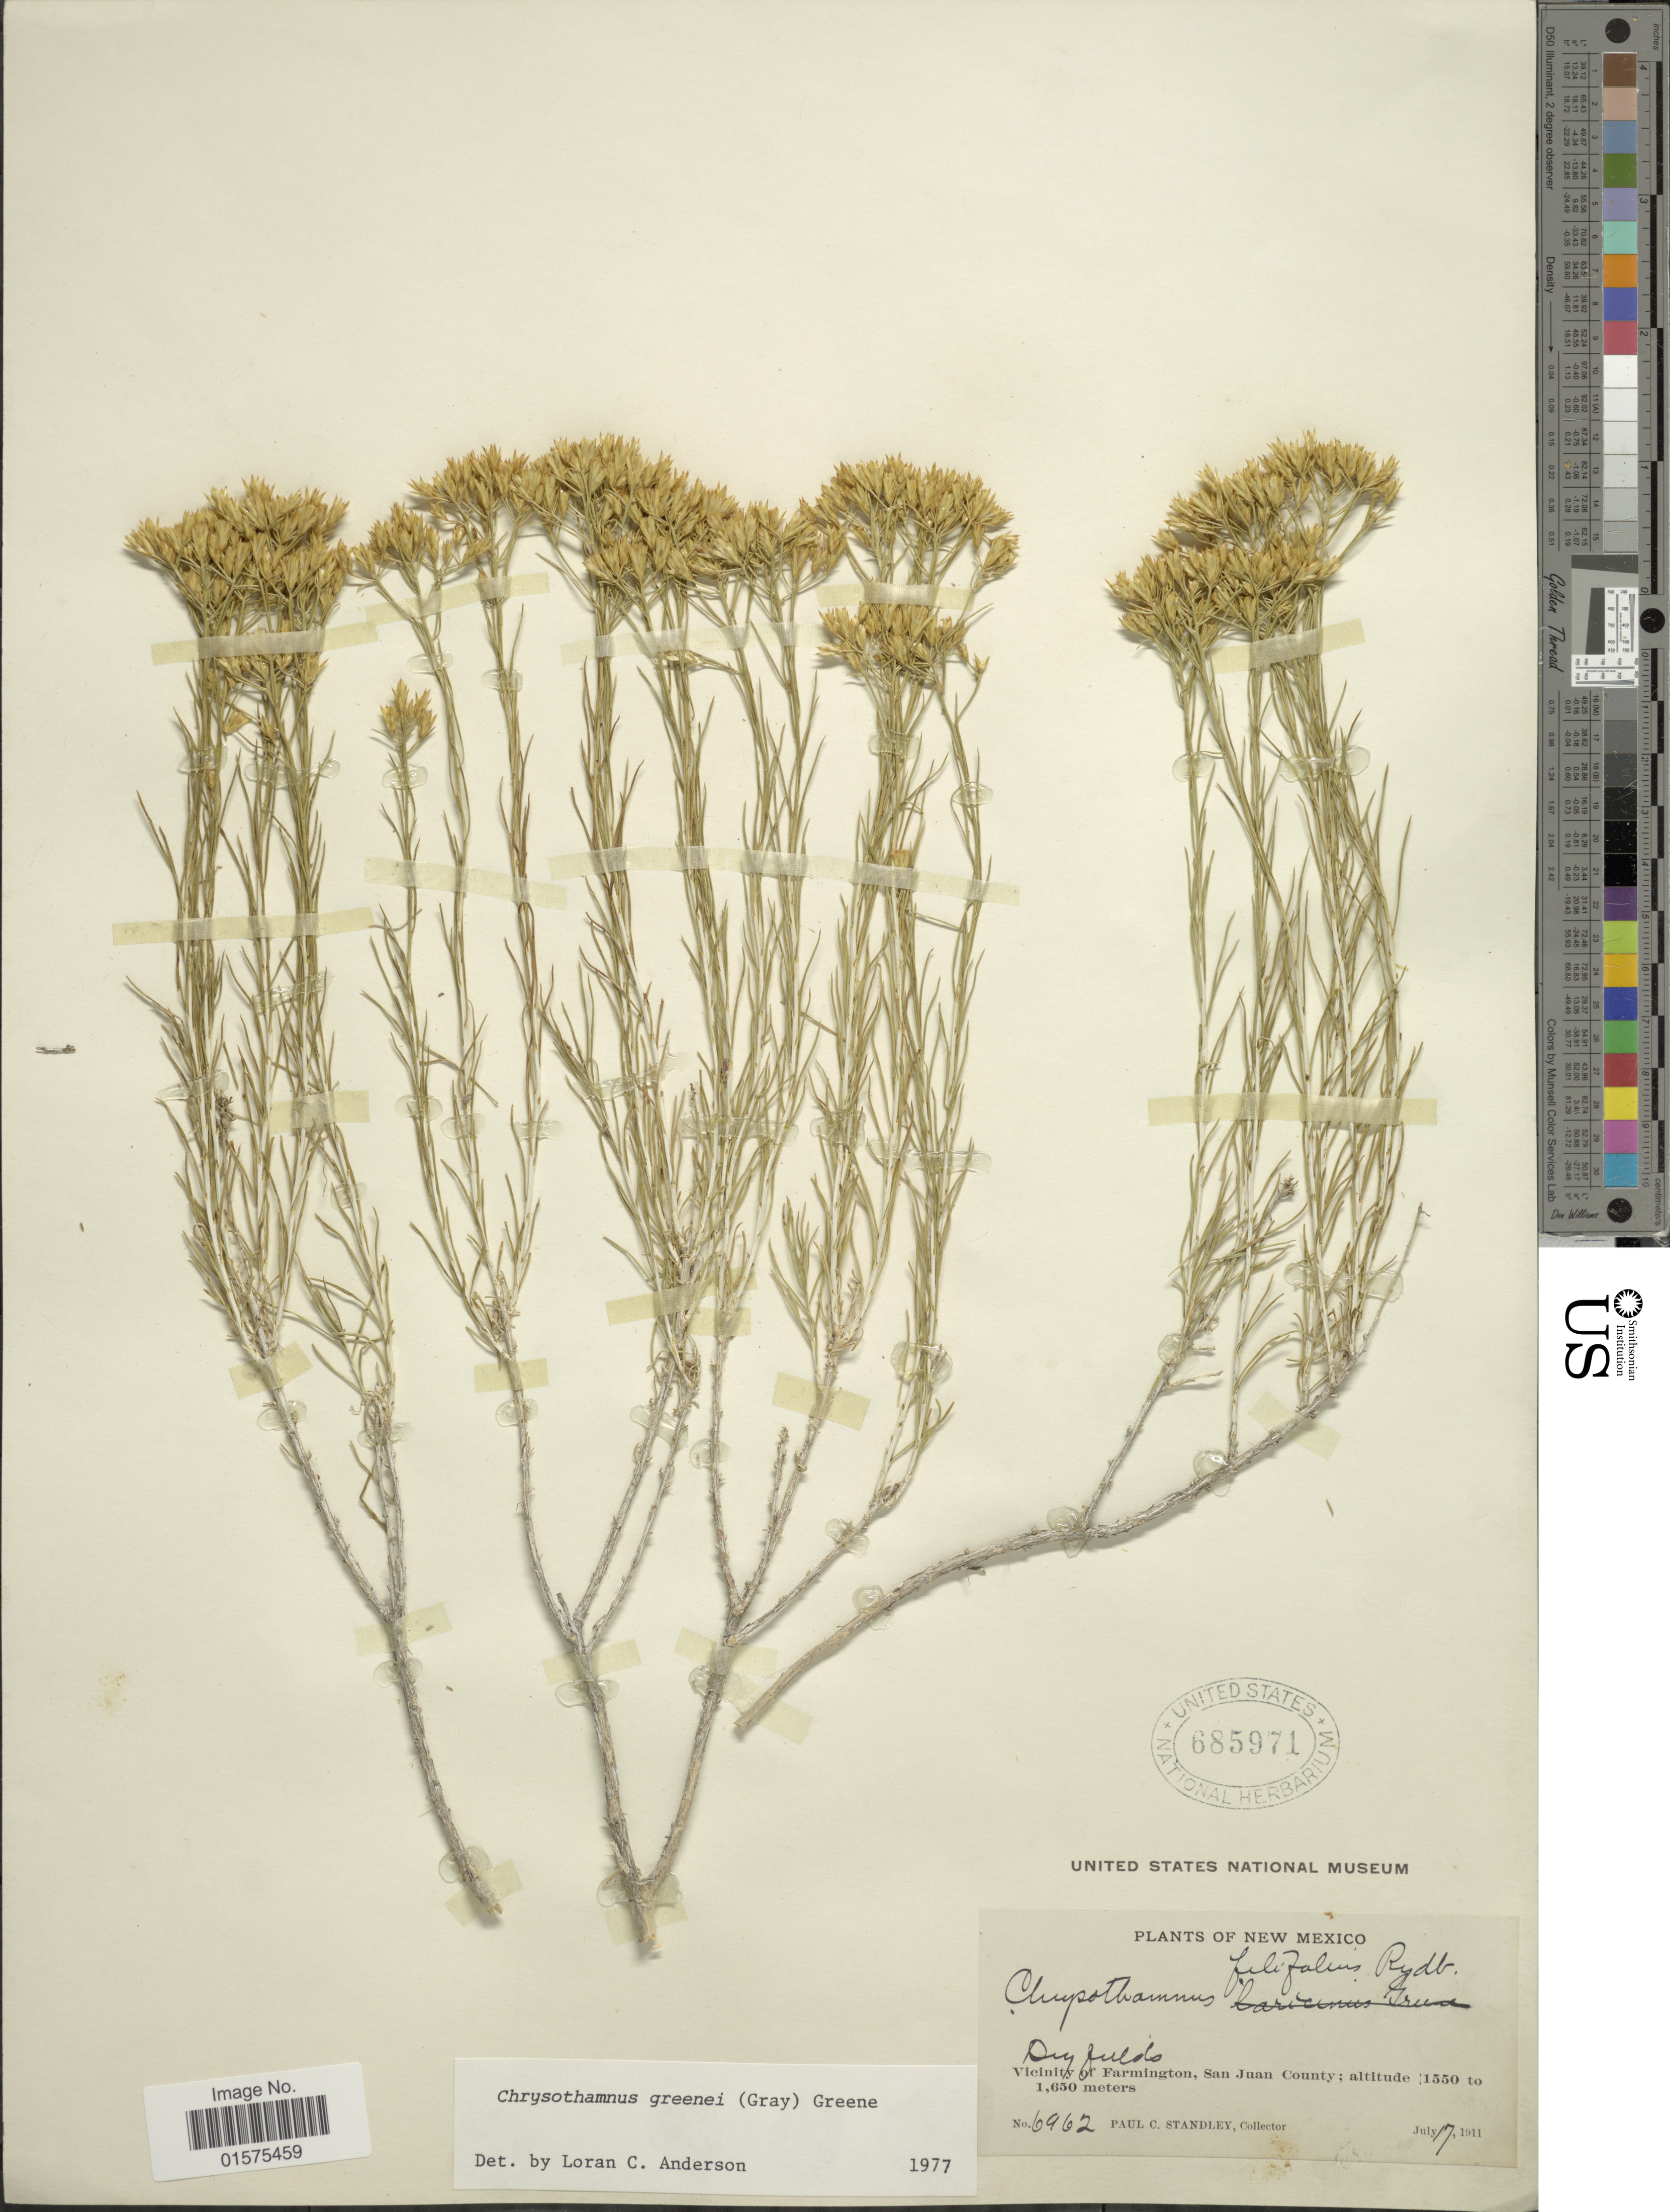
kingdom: Plantae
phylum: Tracheophyta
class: Magnoliopsida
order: Asterales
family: Asteraceae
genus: Chrysothamnus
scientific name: Chrysothamnus greenei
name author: (A. Gray) Greene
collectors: P. C. Standley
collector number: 6962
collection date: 1911-07-17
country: United States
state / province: New Mexico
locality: Vicinity of Farmington, San Juan County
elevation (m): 1550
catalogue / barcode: US 685971